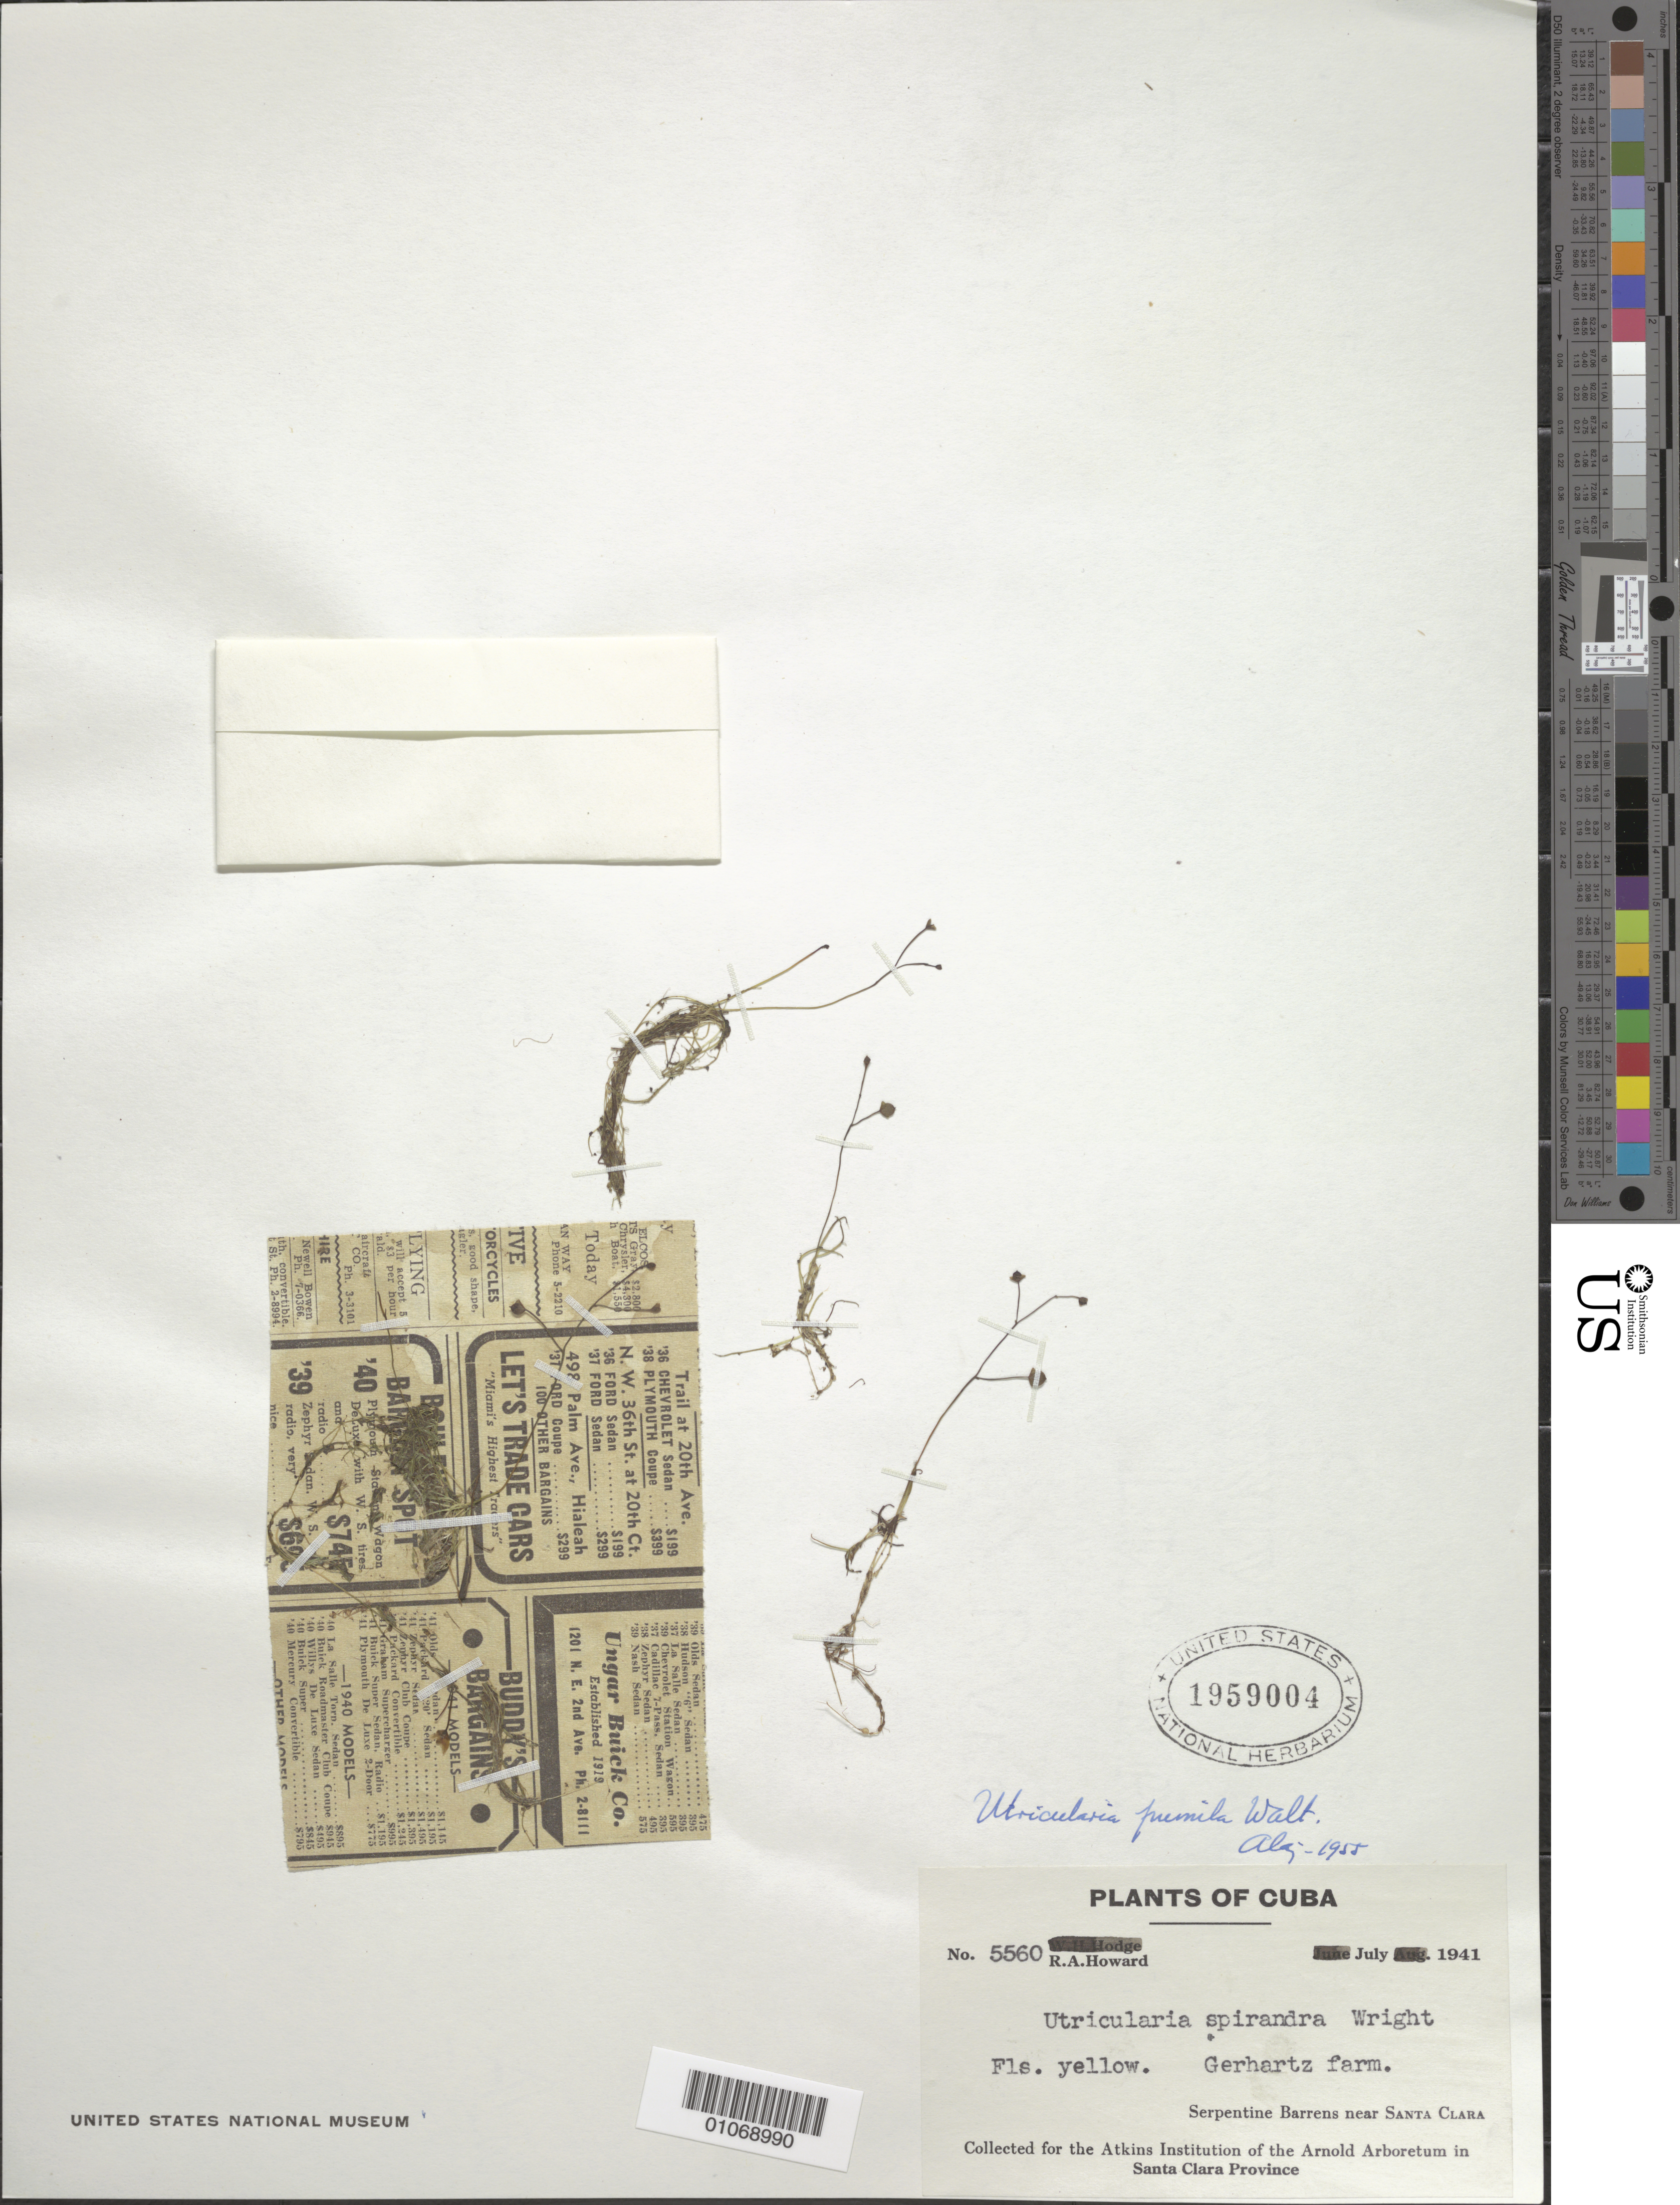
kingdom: Plantae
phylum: Tracheophyta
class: Magnoliopsida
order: Lamiales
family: Lentibulariaceae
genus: Utricularia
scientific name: Utricularia gibba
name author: L.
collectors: R. A. Howard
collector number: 5560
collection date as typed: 01 Jul 1941 to 31 Jul 1941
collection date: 1941-07-01/1941-07-31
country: Cuba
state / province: Villa Clara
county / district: Santa Clara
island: Cuba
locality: Gerhartz farm Serpentine barrens near Santa Clara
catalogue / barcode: US 1959004